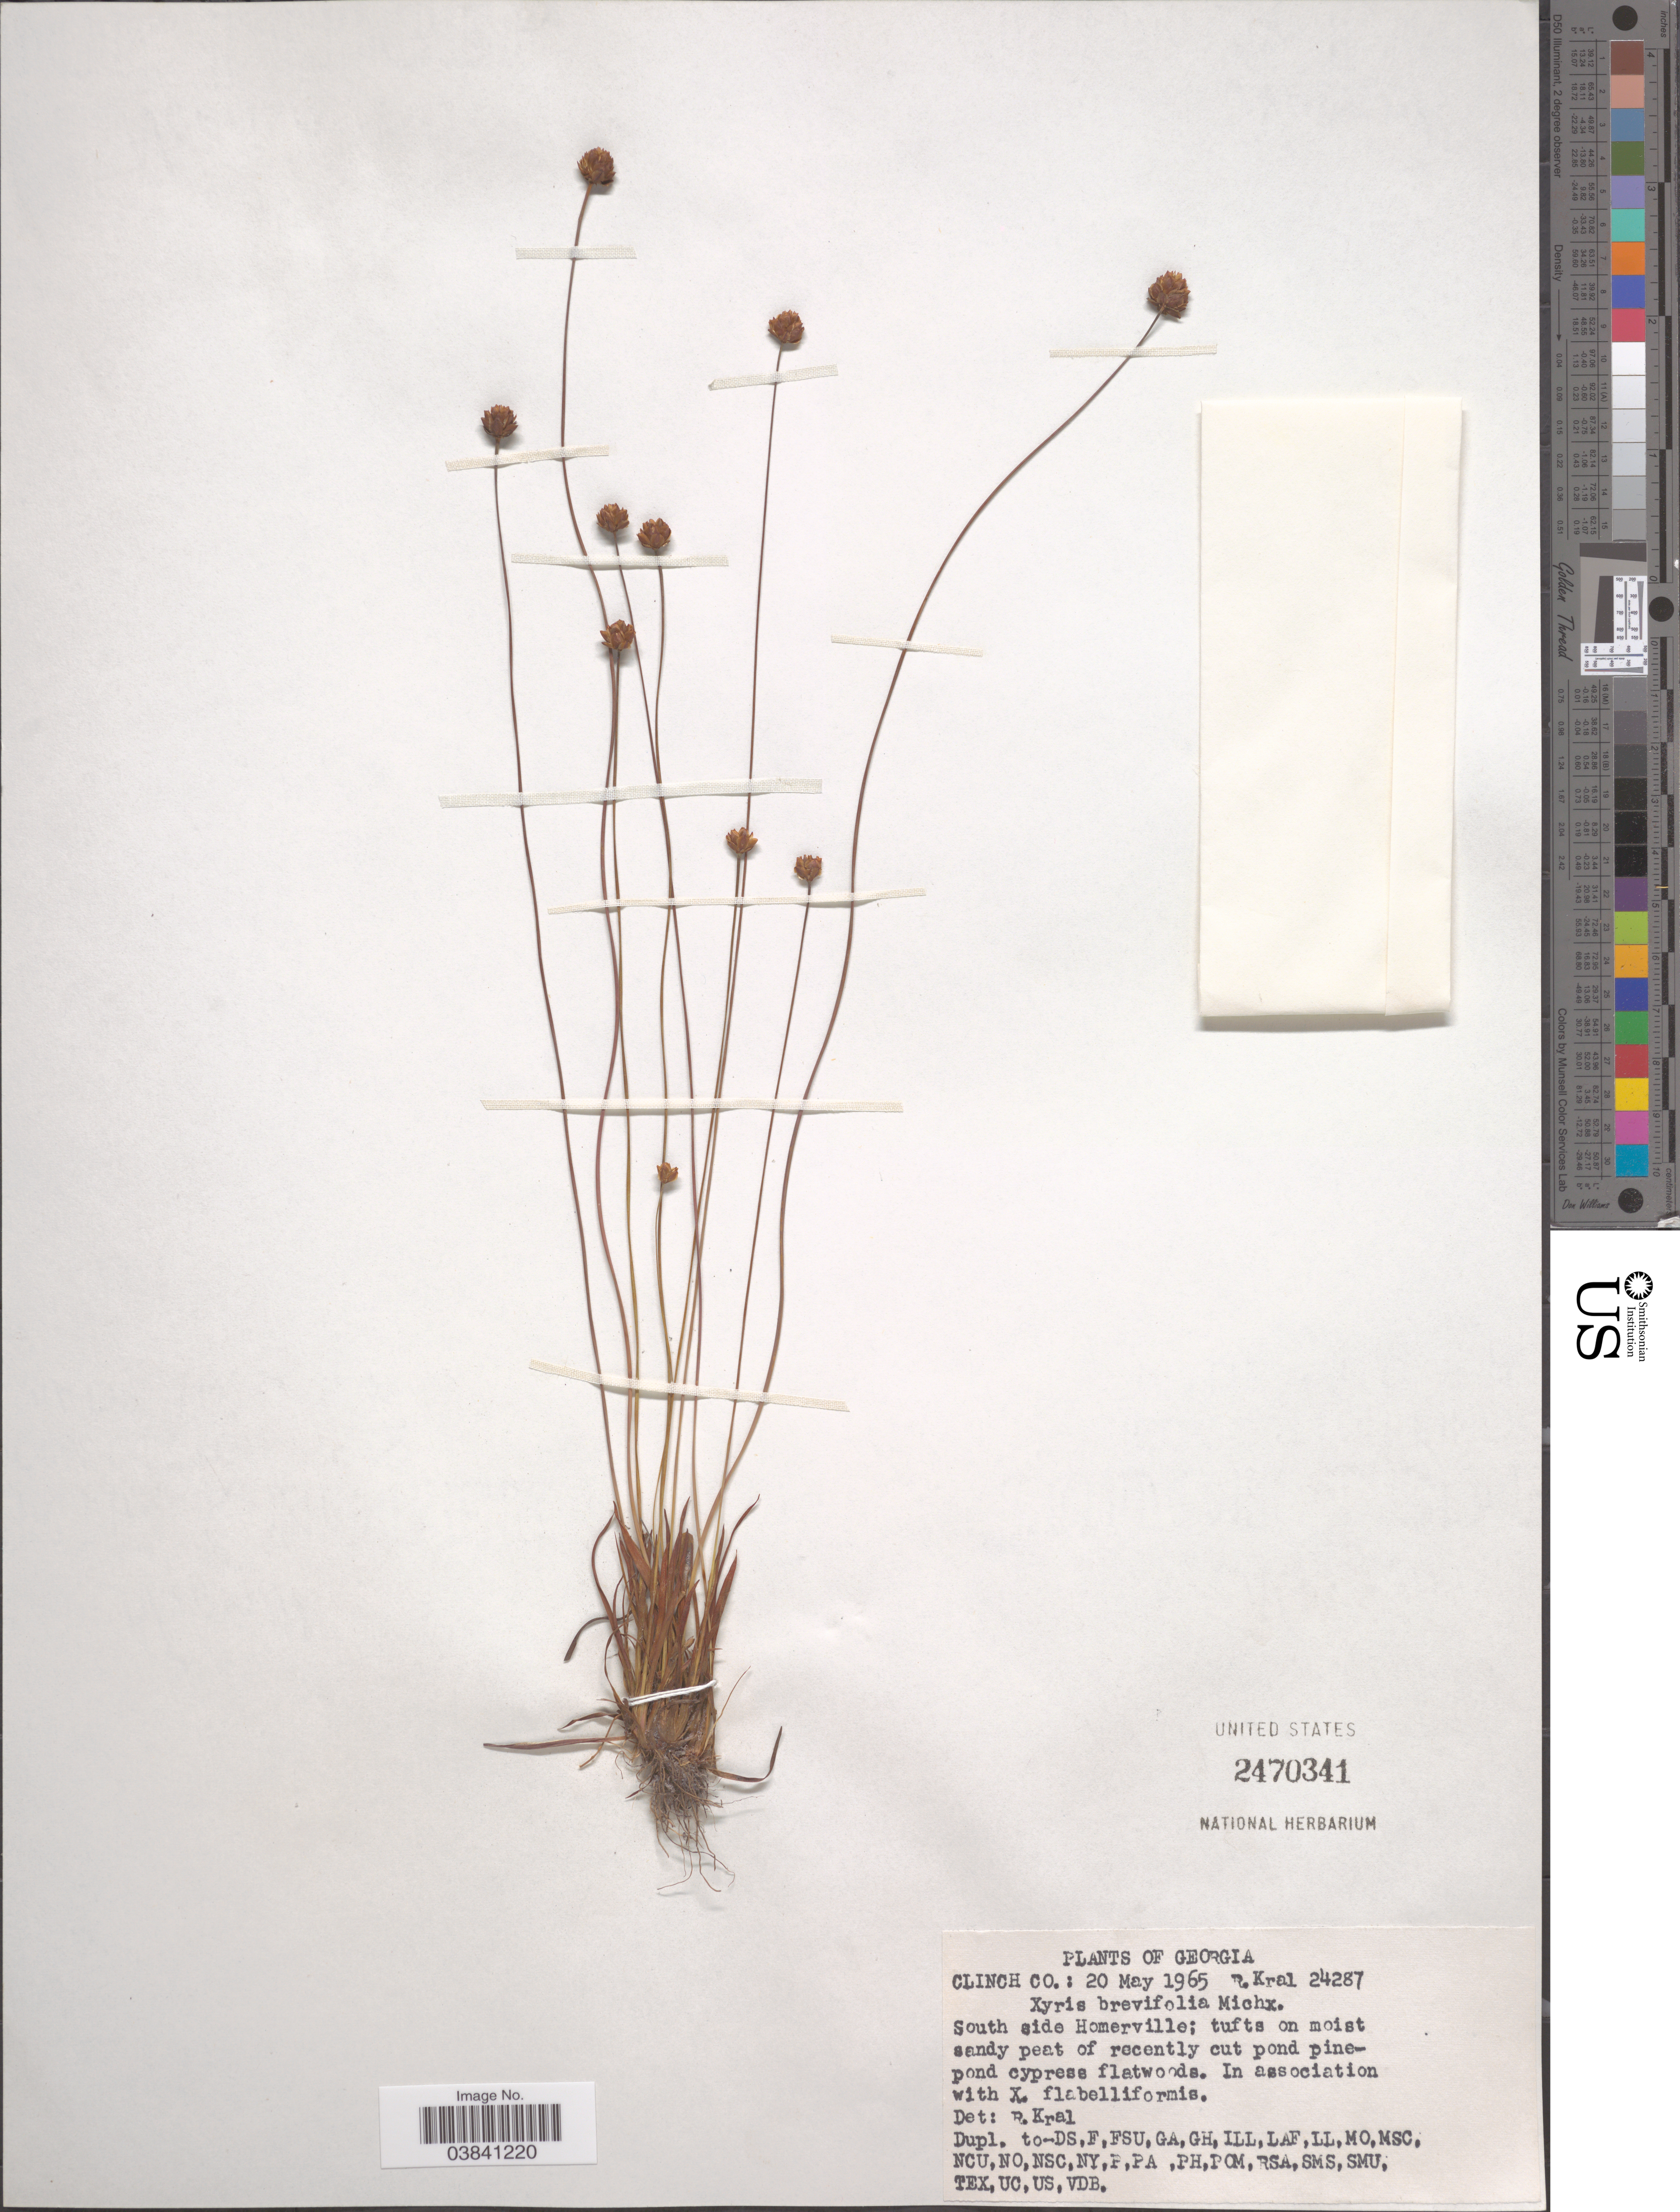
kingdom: Plantae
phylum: Tracheophyta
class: Liliopsida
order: Poales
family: Xyridaceae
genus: Xyris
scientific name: Xyris brevifolia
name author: Michx.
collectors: R. Kral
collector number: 24287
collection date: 1965-05-20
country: United States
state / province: Georgia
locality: Clinch Co.: South side Homerville.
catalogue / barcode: US 2470341